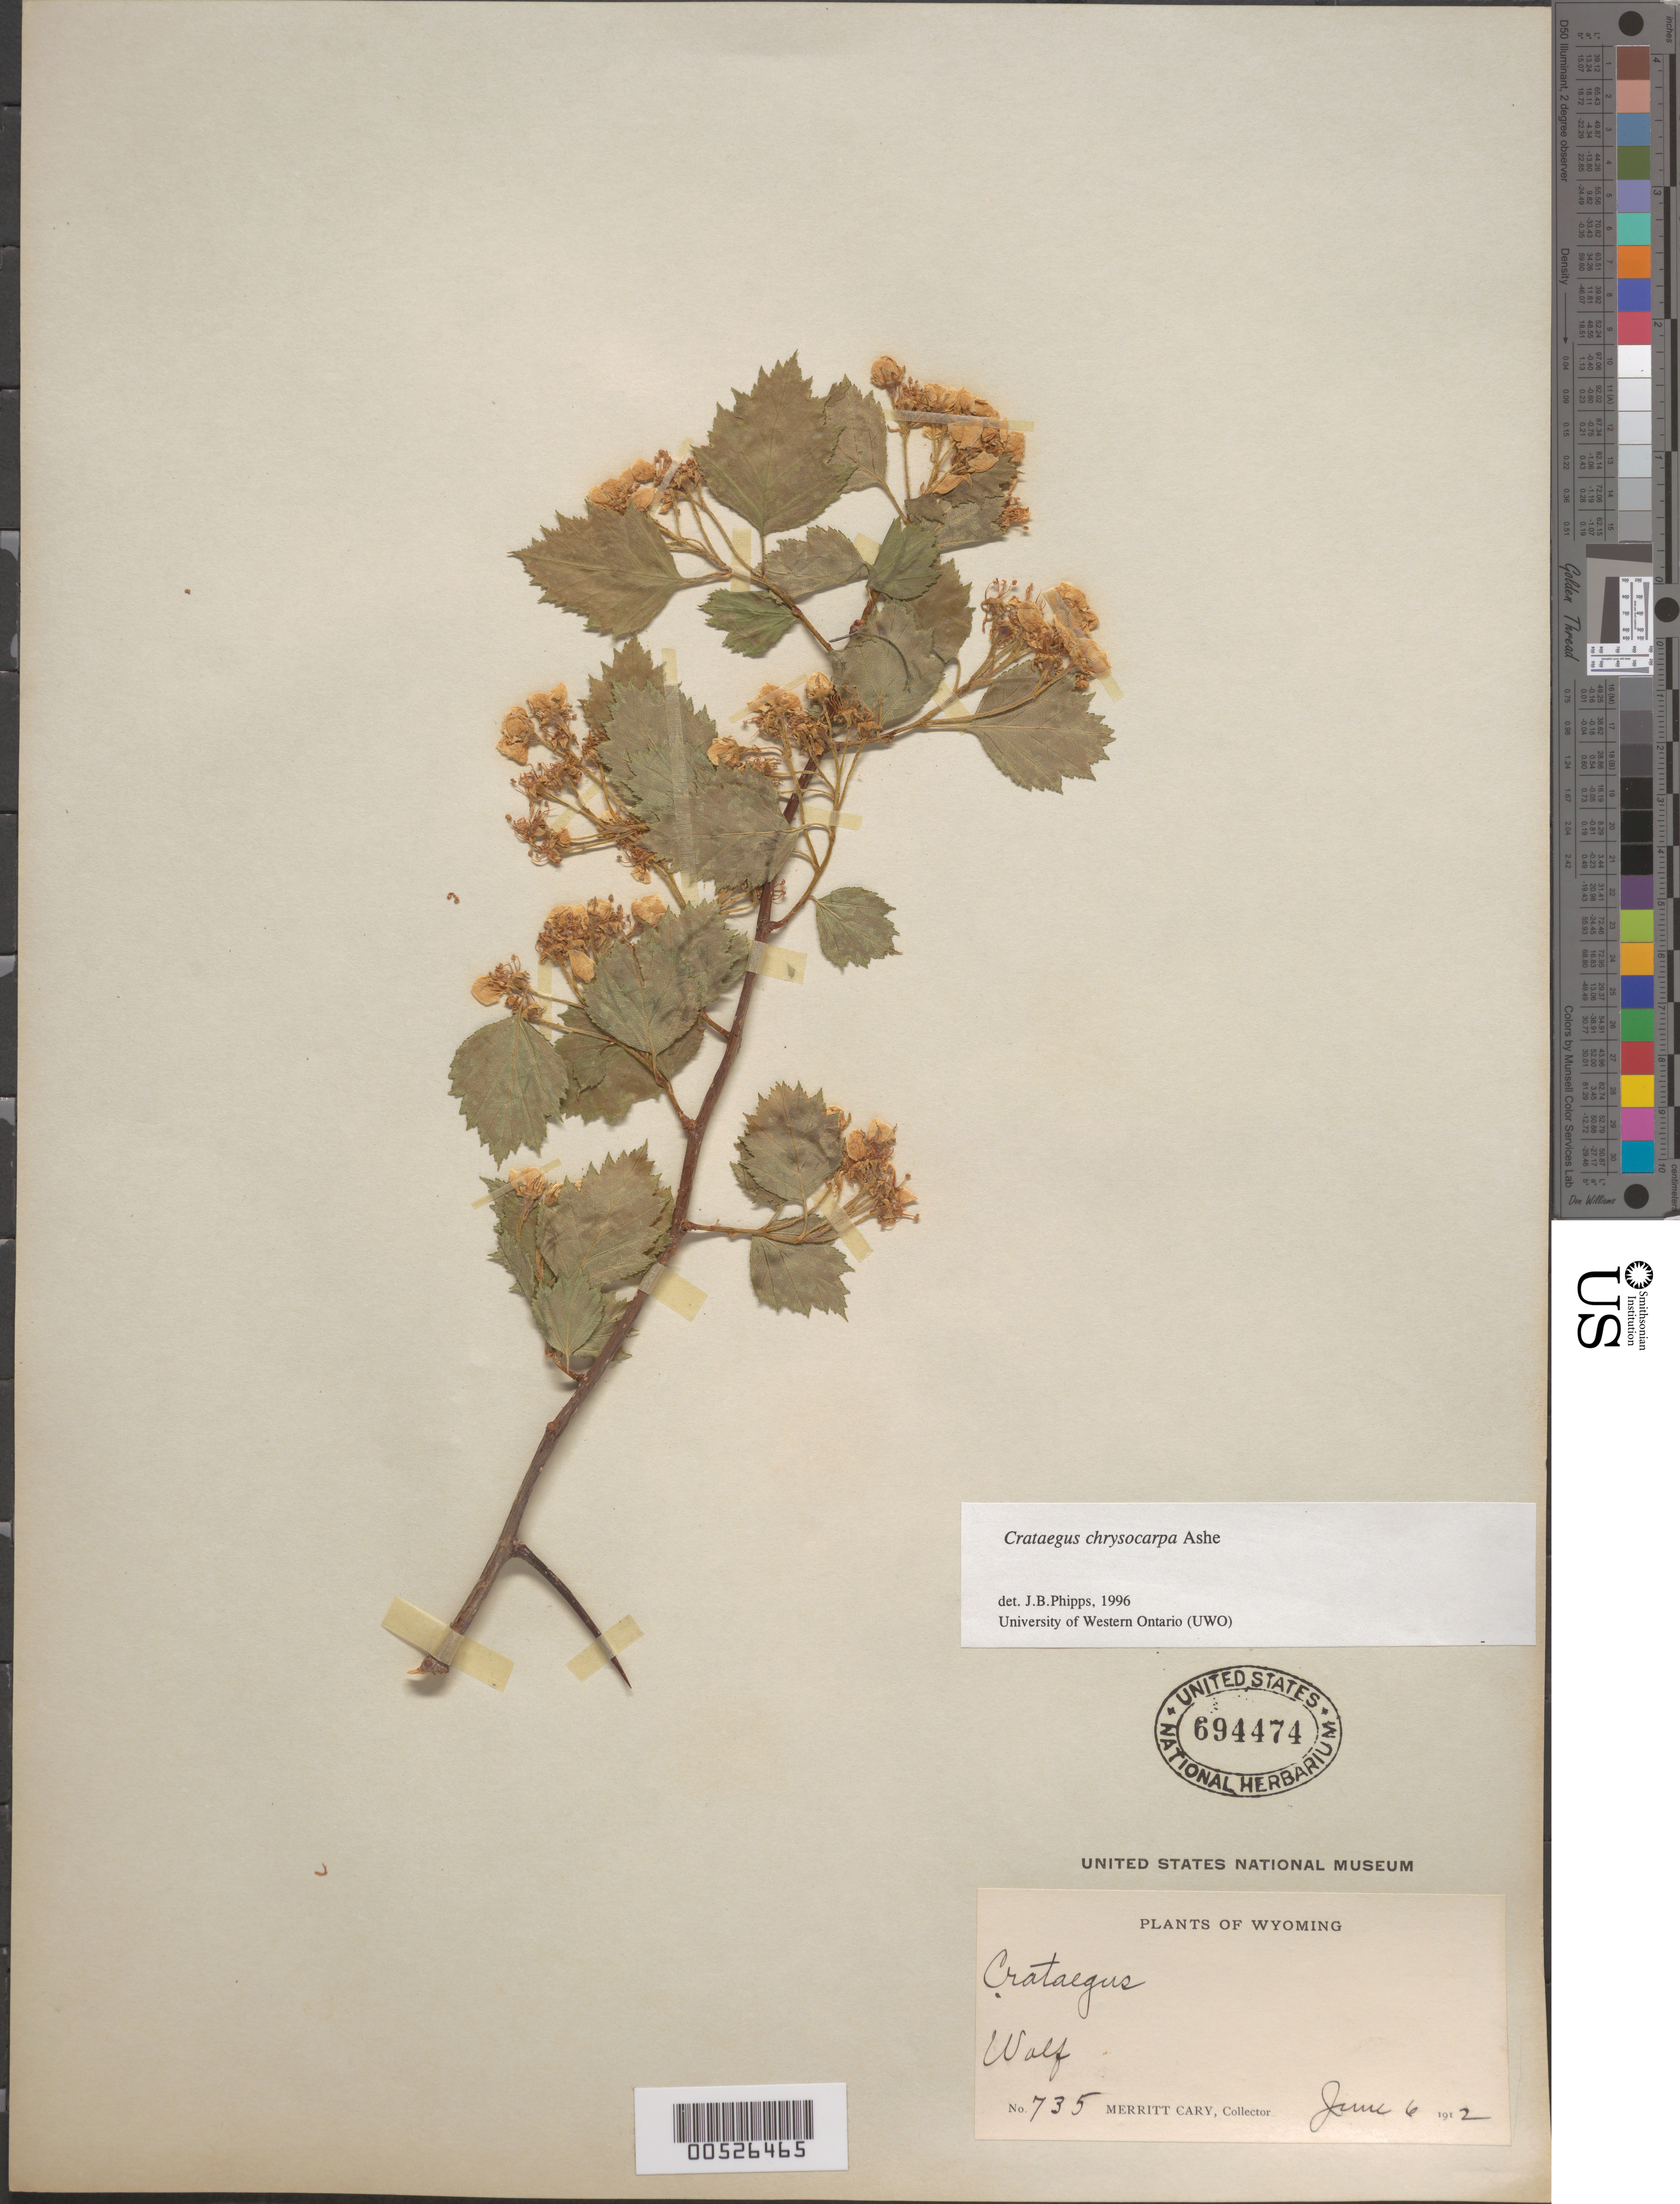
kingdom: Plantae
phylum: Tracheophyta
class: Magnoliopsida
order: Rosales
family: Rosaceae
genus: Crataegus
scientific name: Crataegus chrysocarpa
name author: Ashe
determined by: Phipps, James B., (UWO), University of Western Ontario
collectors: M. Cary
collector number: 735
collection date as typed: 06 Jun 1912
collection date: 1912-06-06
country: United States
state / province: Wyoming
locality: Wolf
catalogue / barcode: US 694474